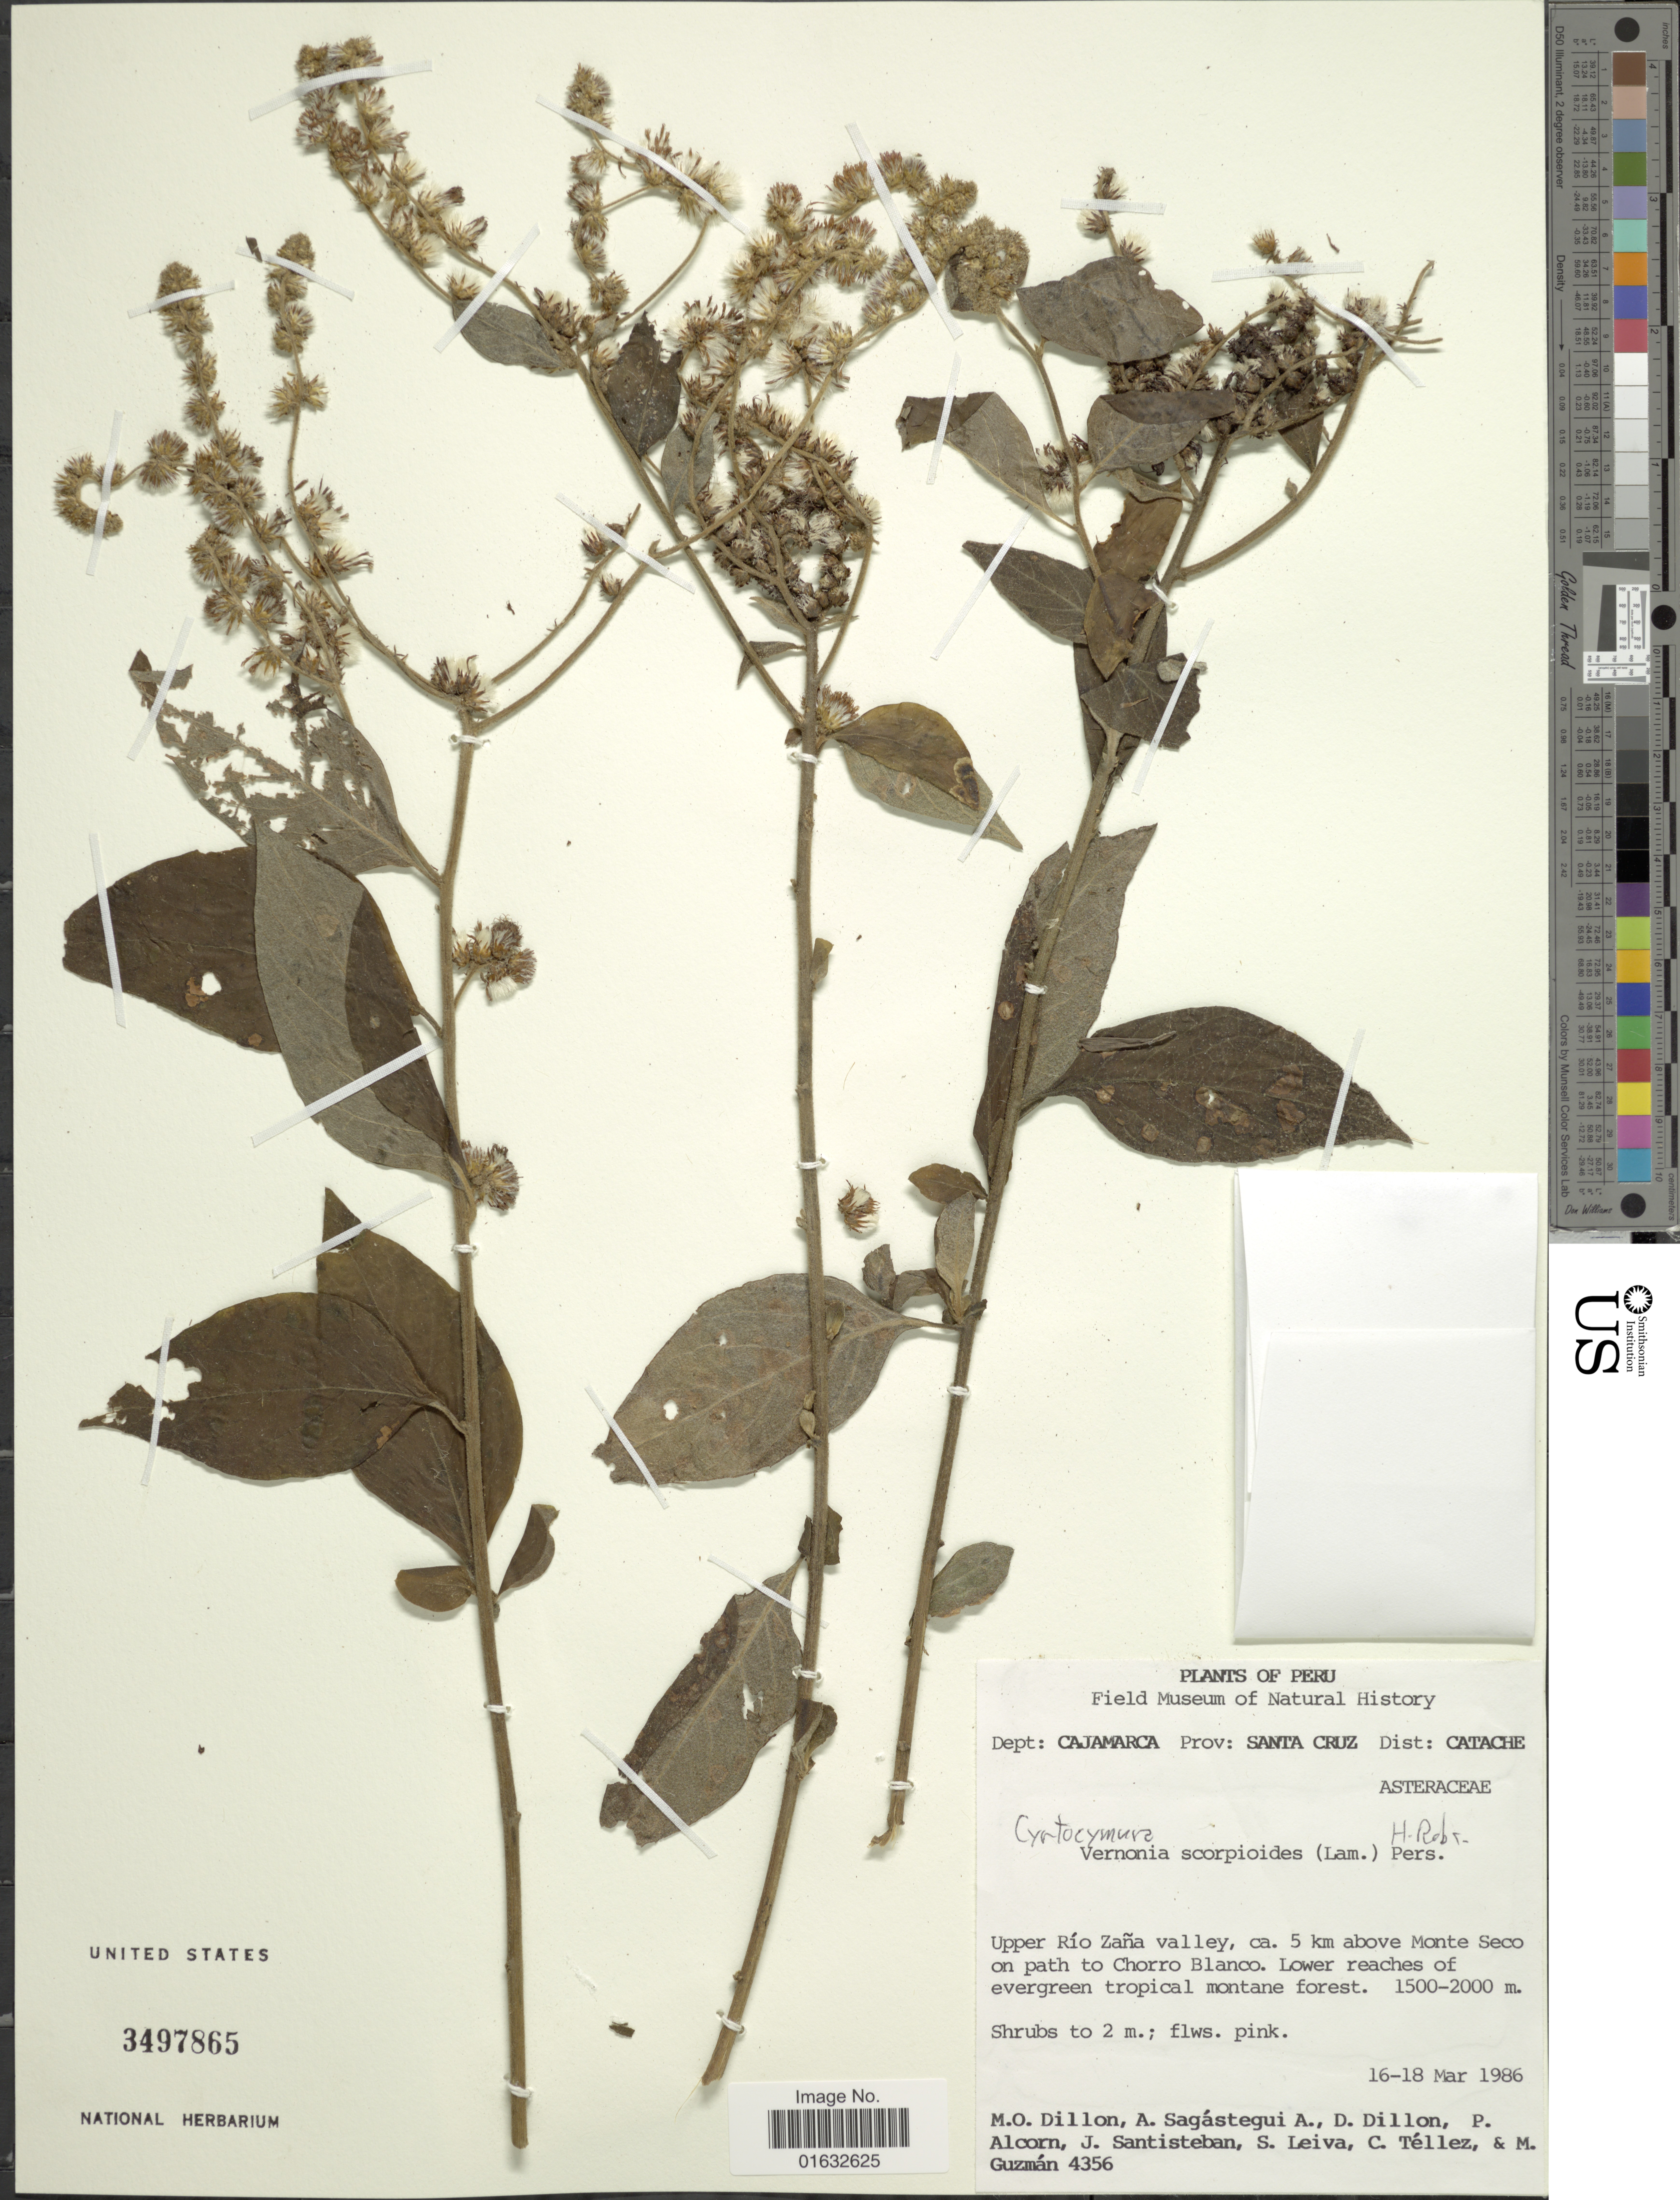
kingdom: Plantae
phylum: Tracheophyta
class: Magnoliopsida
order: Asterales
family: Asteraceae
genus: Cyrtocymura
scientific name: Cyrtocymura scorpioides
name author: (Lam.) H. Rob.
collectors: M. O. Dillon, A. Sagástegui A., D. Dillon, P. Alcorn & et al.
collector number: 4356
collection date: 1986-03-16/1986-03-18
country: Peru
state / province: Cajamarca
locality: Prov.: Santa Cruz. Dist.: Catache. Upper Rio Zana valley, 5 km above Monte Seco on path to Chorro Blanco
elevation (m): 1500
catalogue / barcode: US 3497865